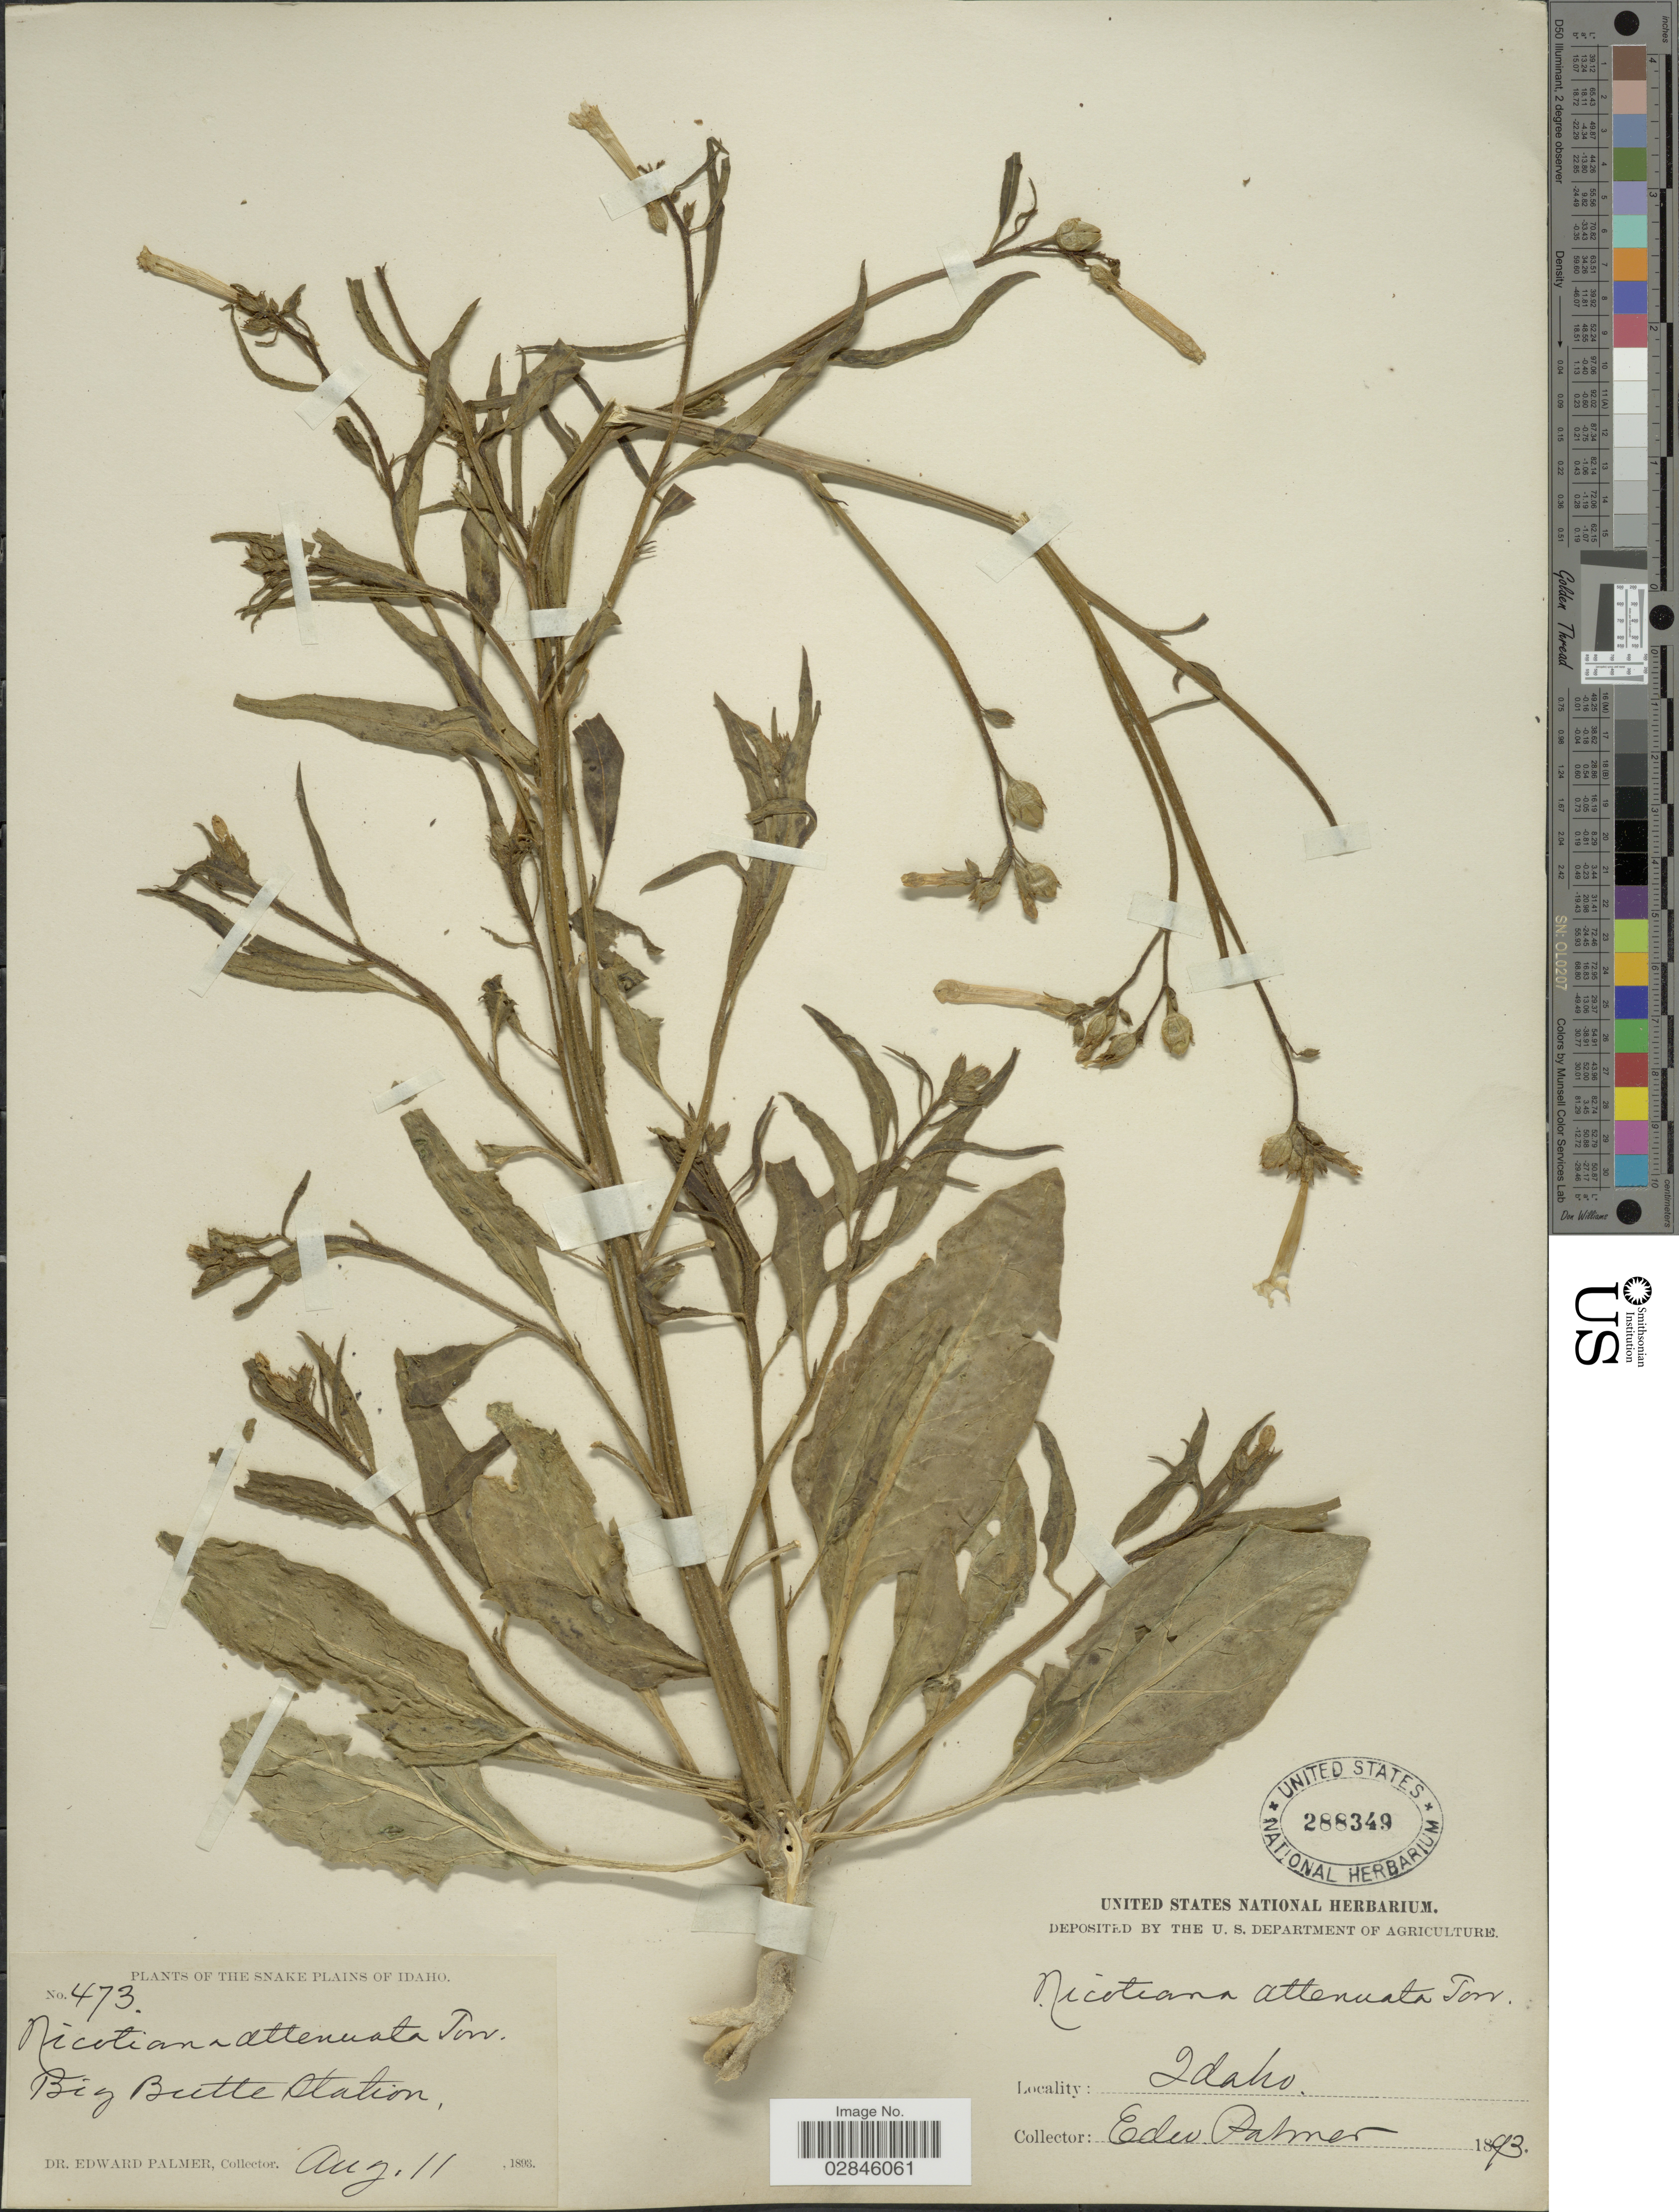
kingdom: Plantae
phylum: Tracheophyta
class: Magnoliopsida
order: Solanales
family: Solanaceae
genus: Nicotiana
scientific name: Nicotiana attenuata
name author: Torr. ex S. Watson in C. King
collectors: E. Palmer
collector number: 473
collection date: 1893-08-11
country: United States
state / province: Idaho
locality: The Snake Plains of Idaho. Big Butte Station.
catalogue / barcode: US 288349